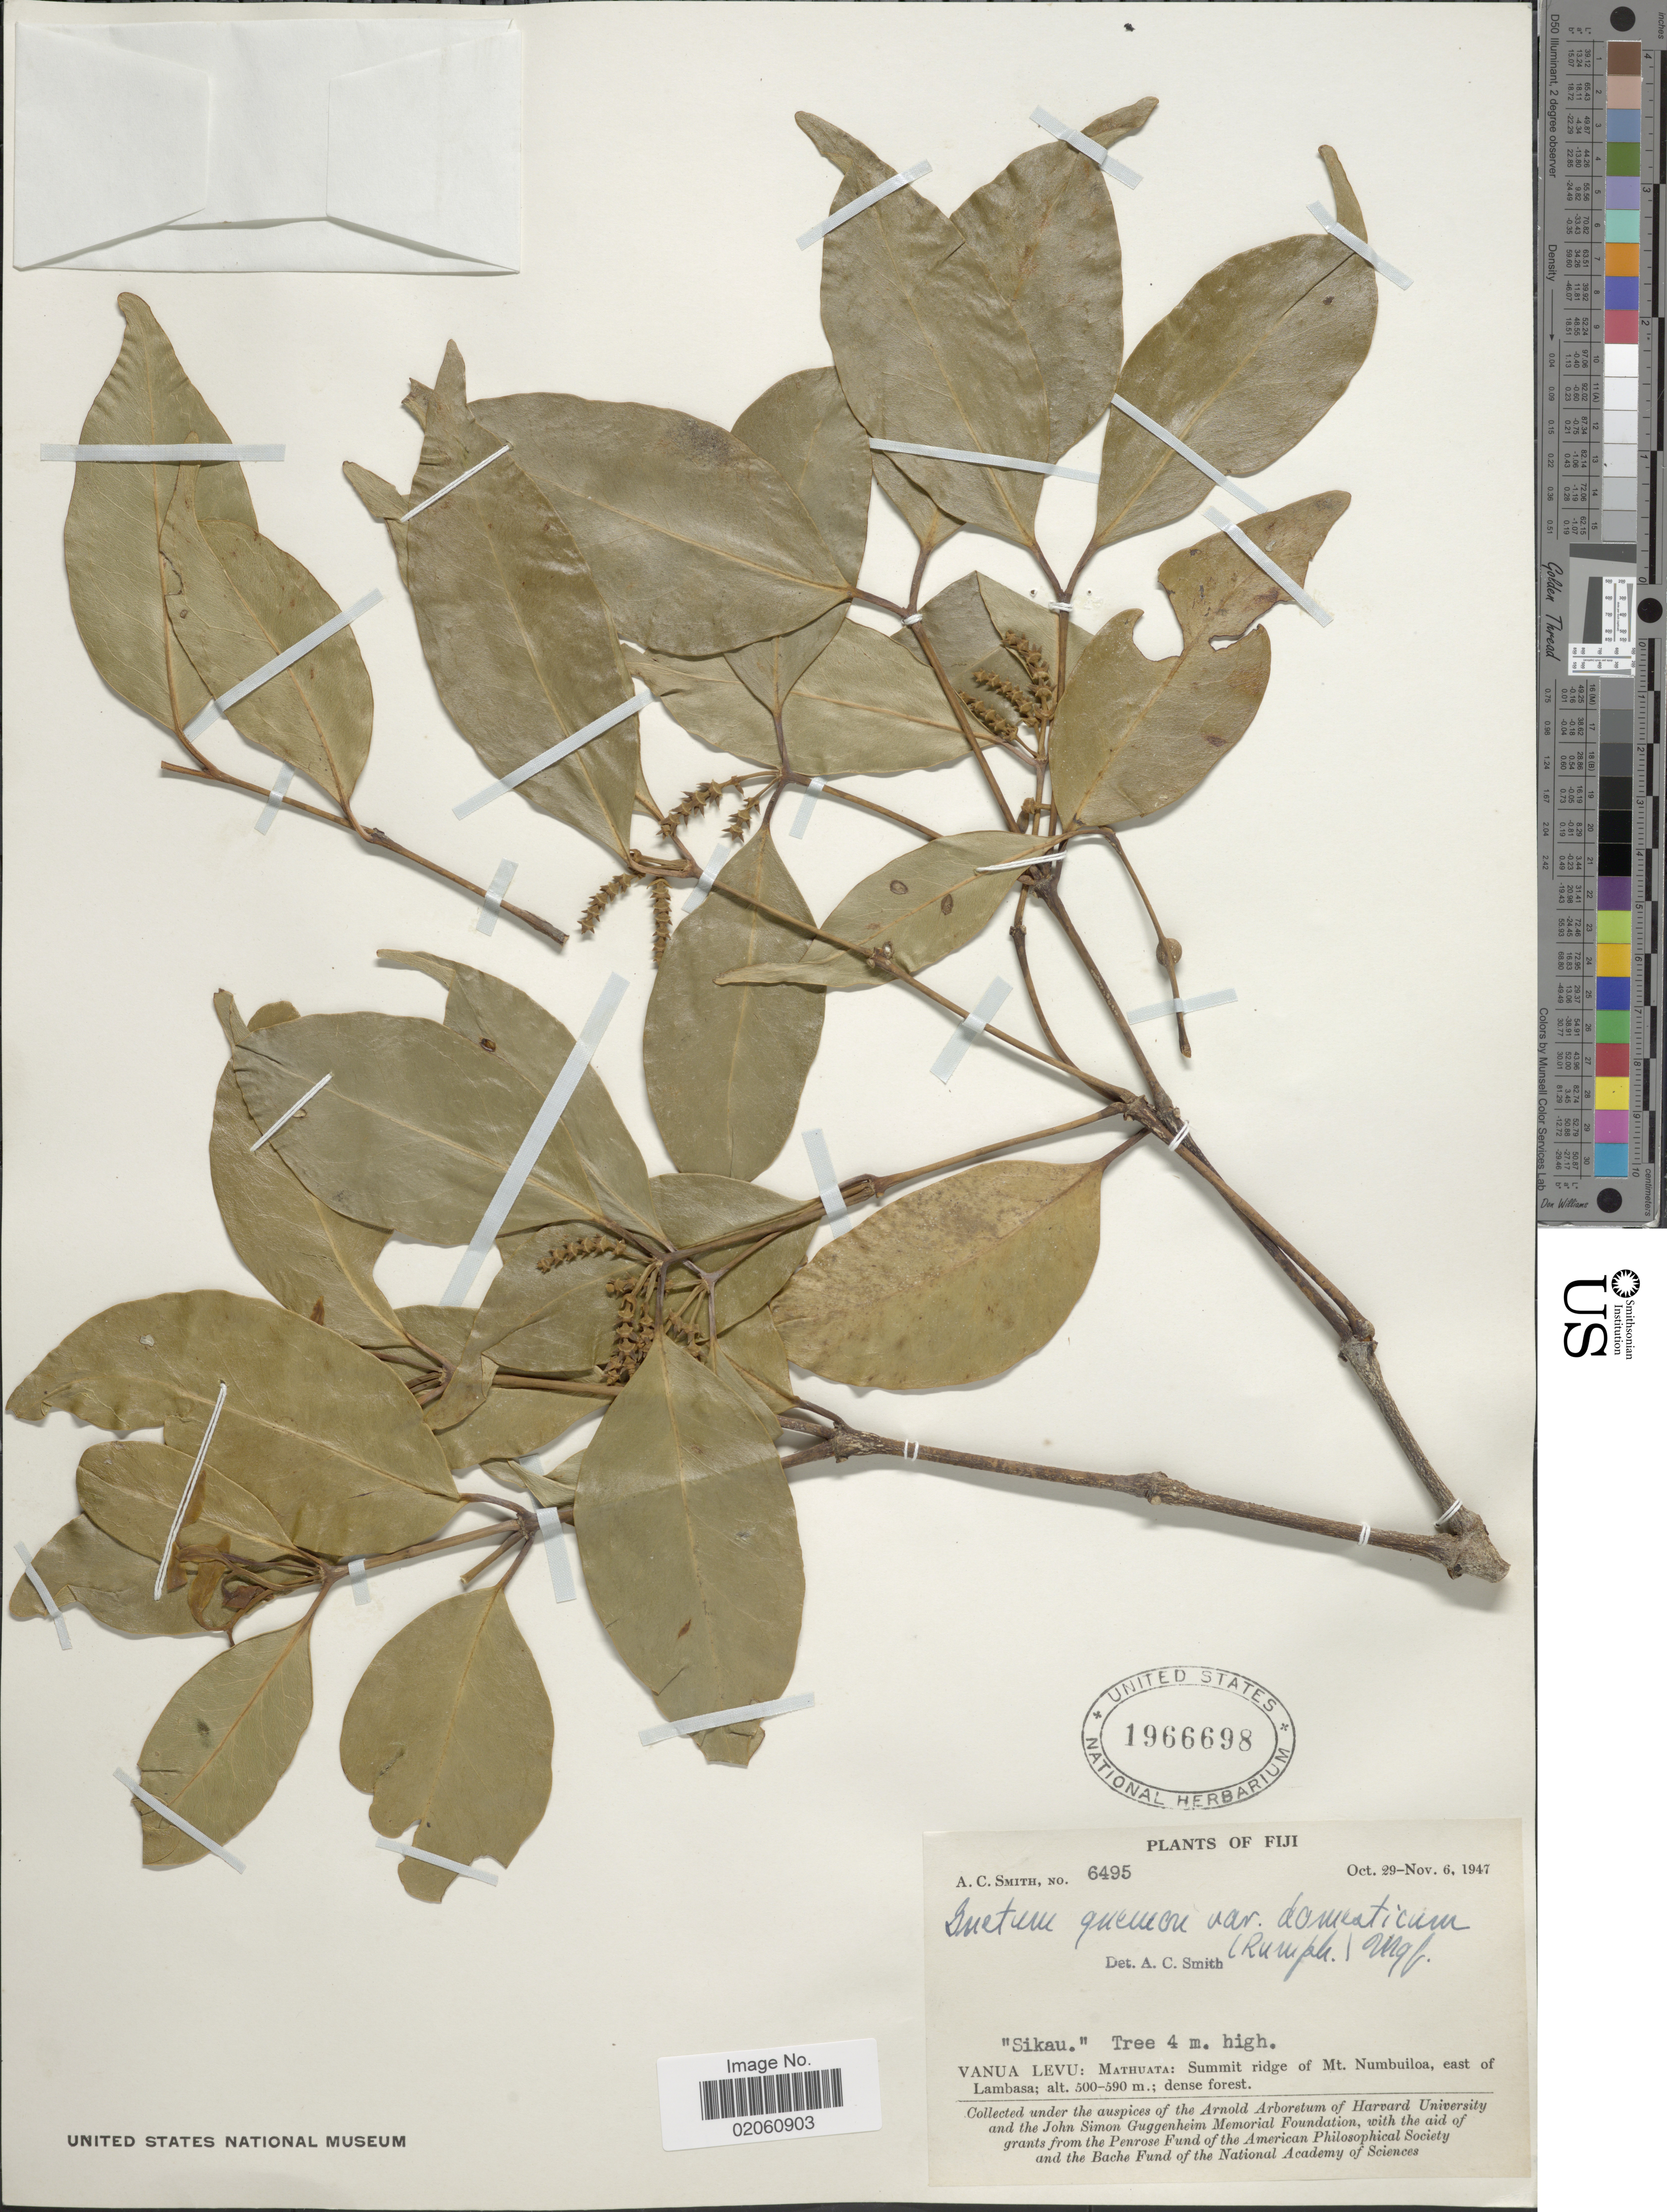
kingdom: Plantae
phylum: Tracheophyta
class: Gnetopsida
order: Gnetales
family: Gnetaceae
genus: Gnetum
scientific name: Gnetum gnemon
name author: L.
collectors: A. C. Smith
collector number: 6495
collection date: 1947-10-29/1947-11-06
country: Fiji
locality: Vanua Levu: Mathuata: Summit ridge of Mt Numbuiloa, east of Lambasa; dense forest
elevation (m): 500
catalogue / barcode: US 1966698